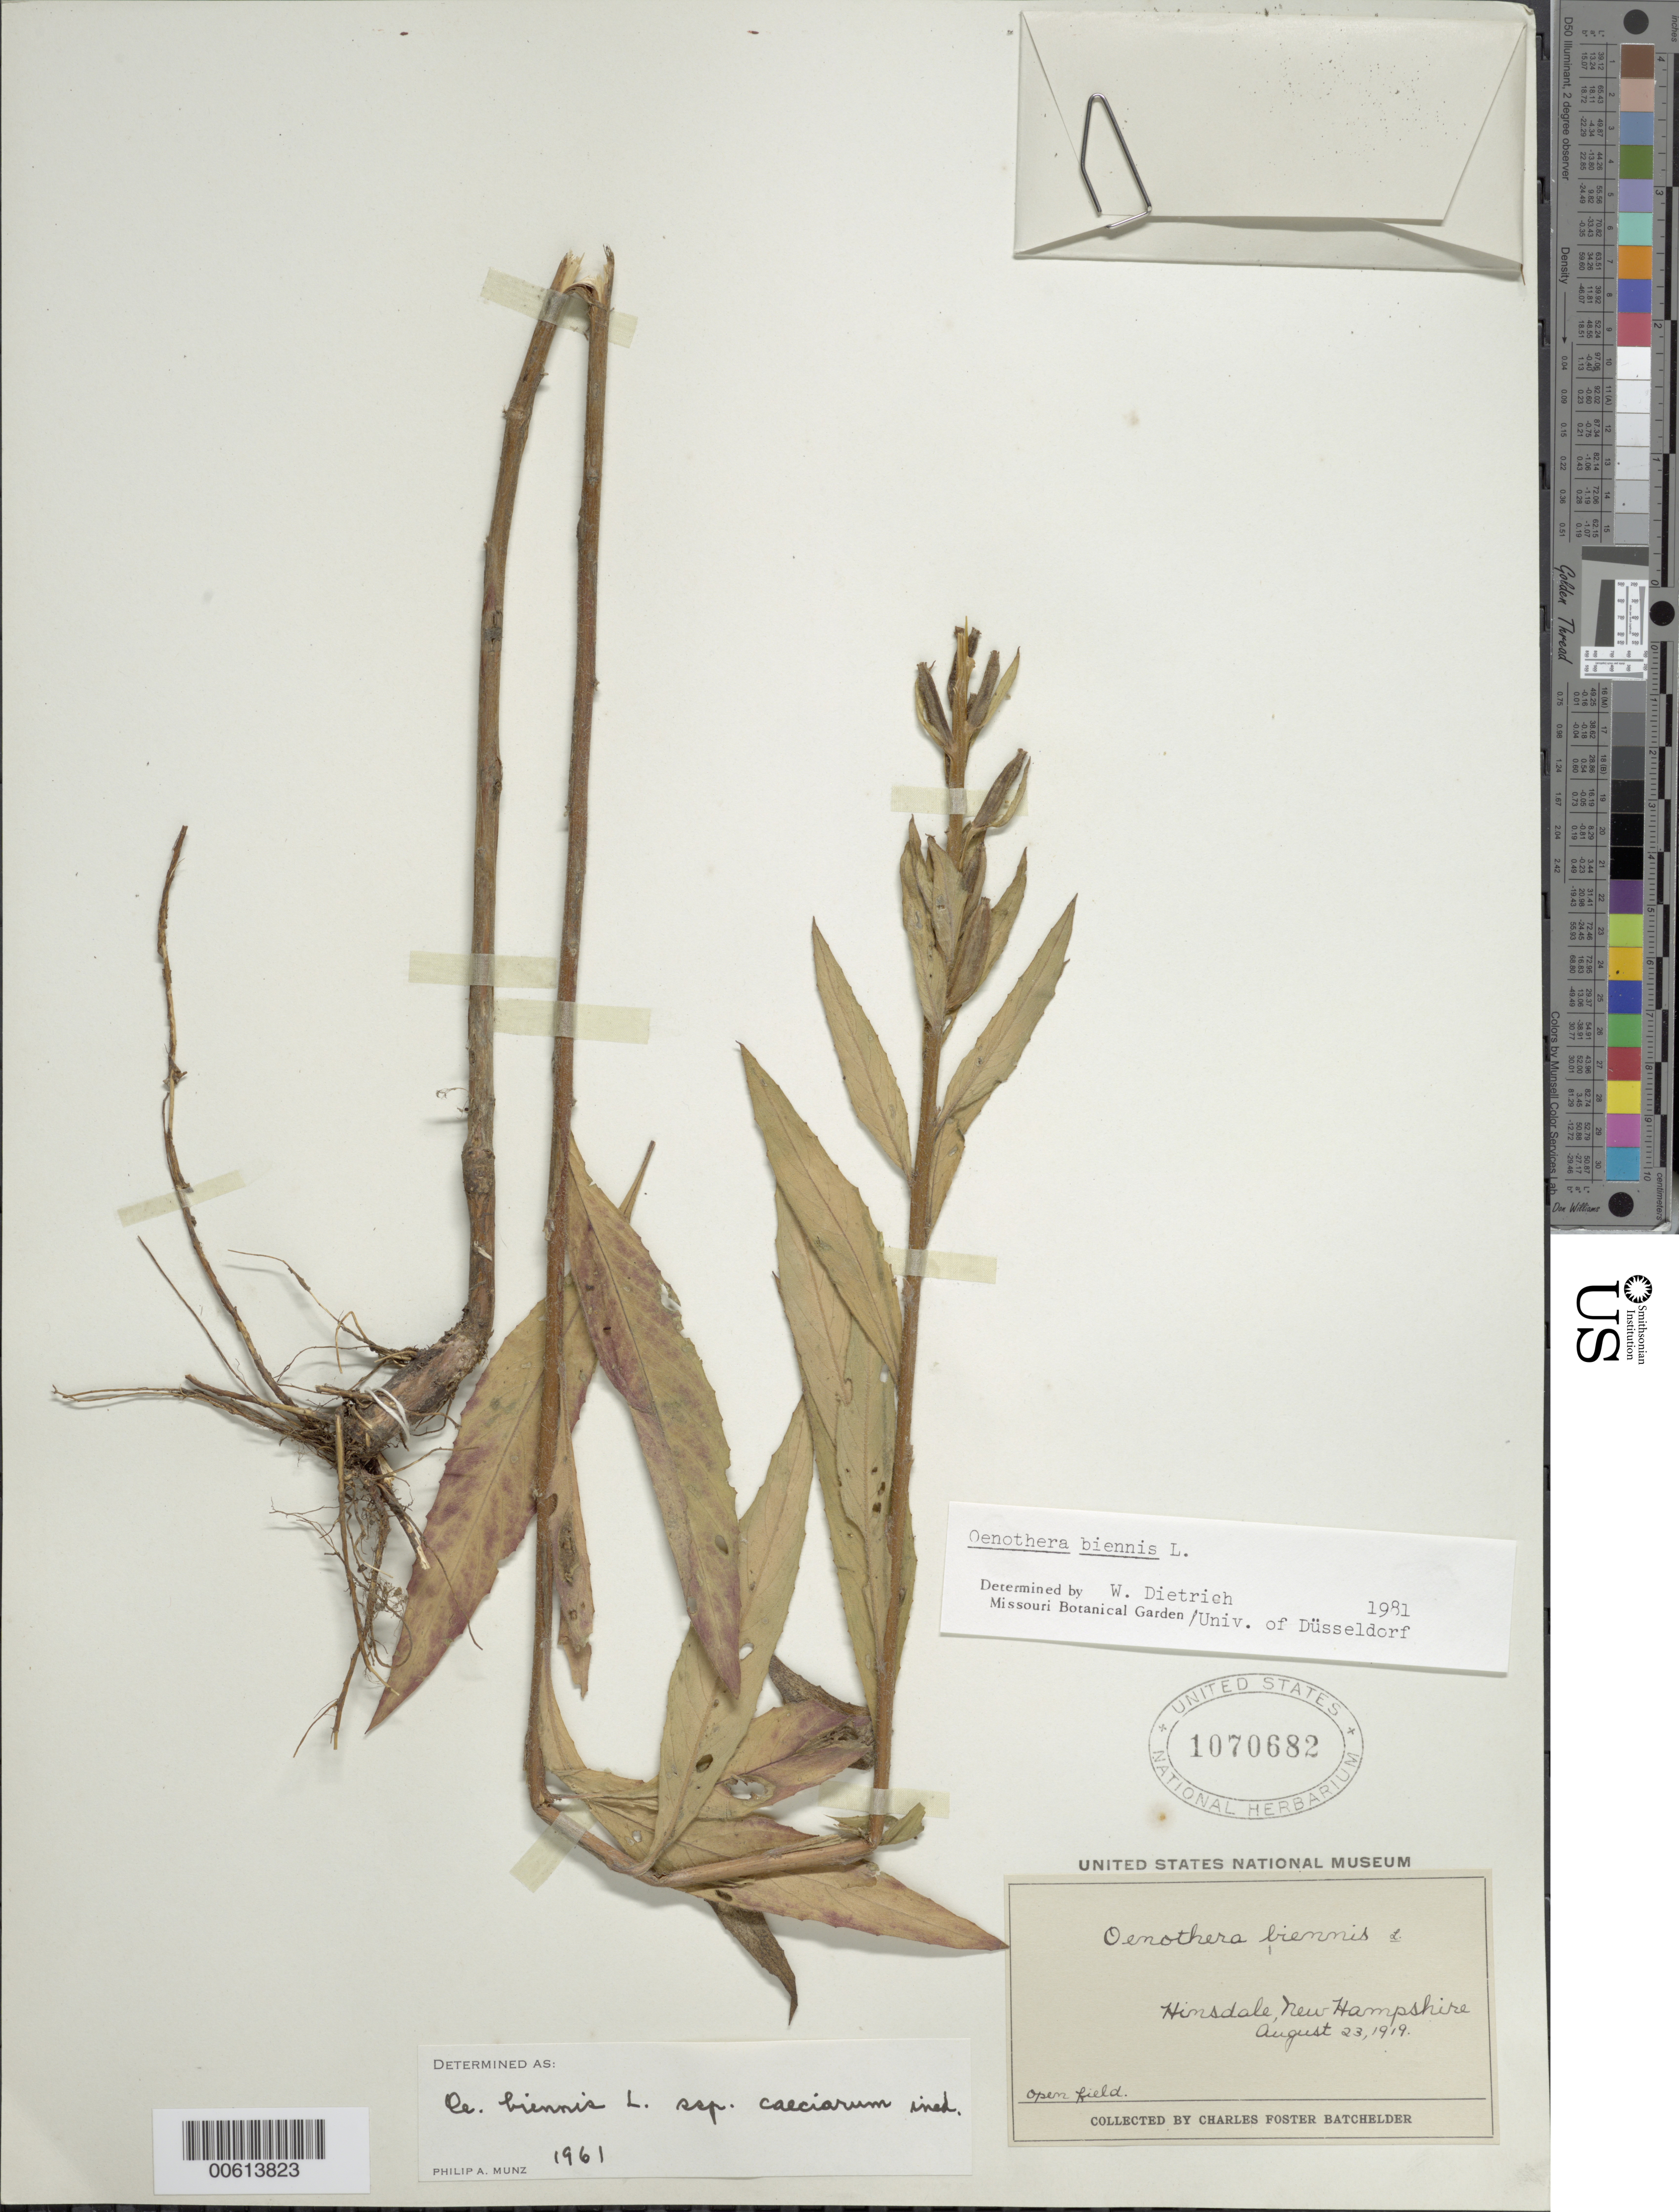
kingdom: Plantae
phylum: Tracheophyta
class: Magnoliopsida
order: Myrtales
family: Onagraceae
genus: Oenothera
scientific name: Oenothera biennis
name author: L.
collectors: C. Batchelder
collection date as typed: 23 Aug 1919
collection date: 1919-08-23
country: United States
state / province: New Hampshire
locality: Hinsdale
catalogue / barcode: US 1070682